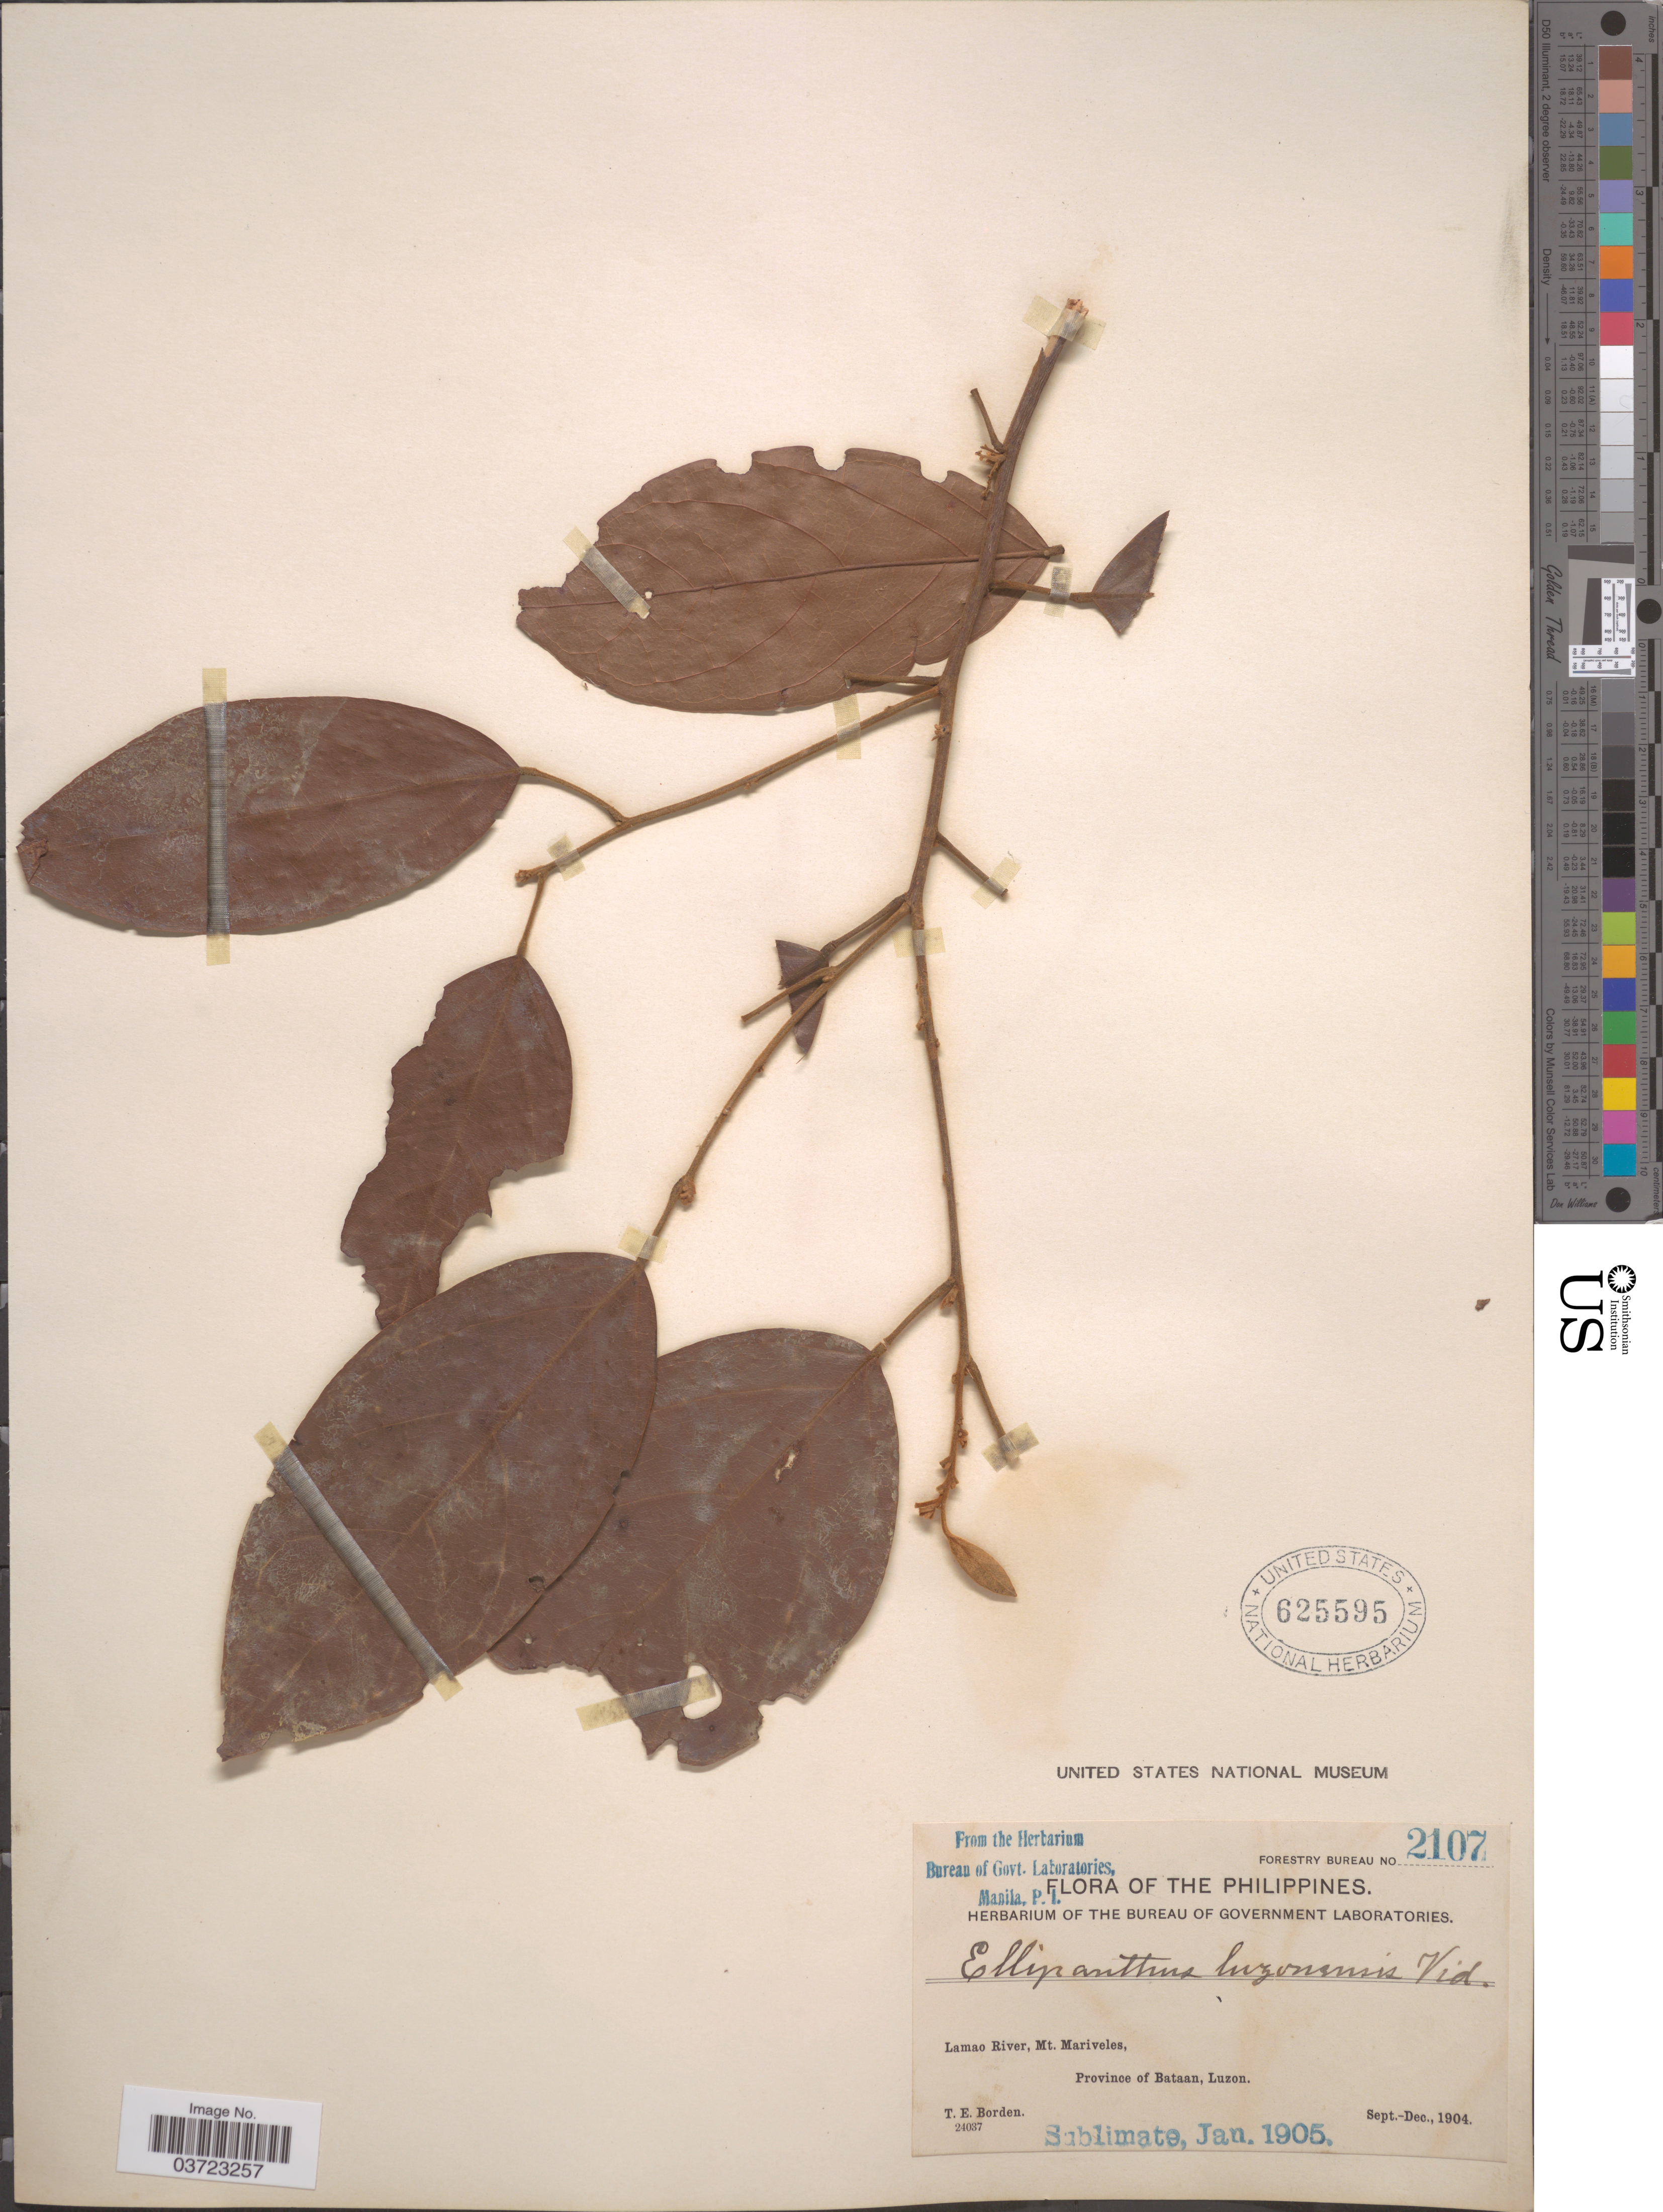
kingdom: Plantae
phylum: Tracheophyta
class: Magnoliopsida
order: Oxalidales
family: Connaraceae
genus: Ellipanthus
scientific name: Ellipanthus luzoniensis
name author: S. Vidal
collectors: T. E. Borden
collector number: Forestry Bureau 2107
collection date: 1904-09/1904-12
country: Philippines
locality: Lamao River, Mt. Mariveles, Prov. of Bataan, Luzon.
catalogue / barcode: US 625595